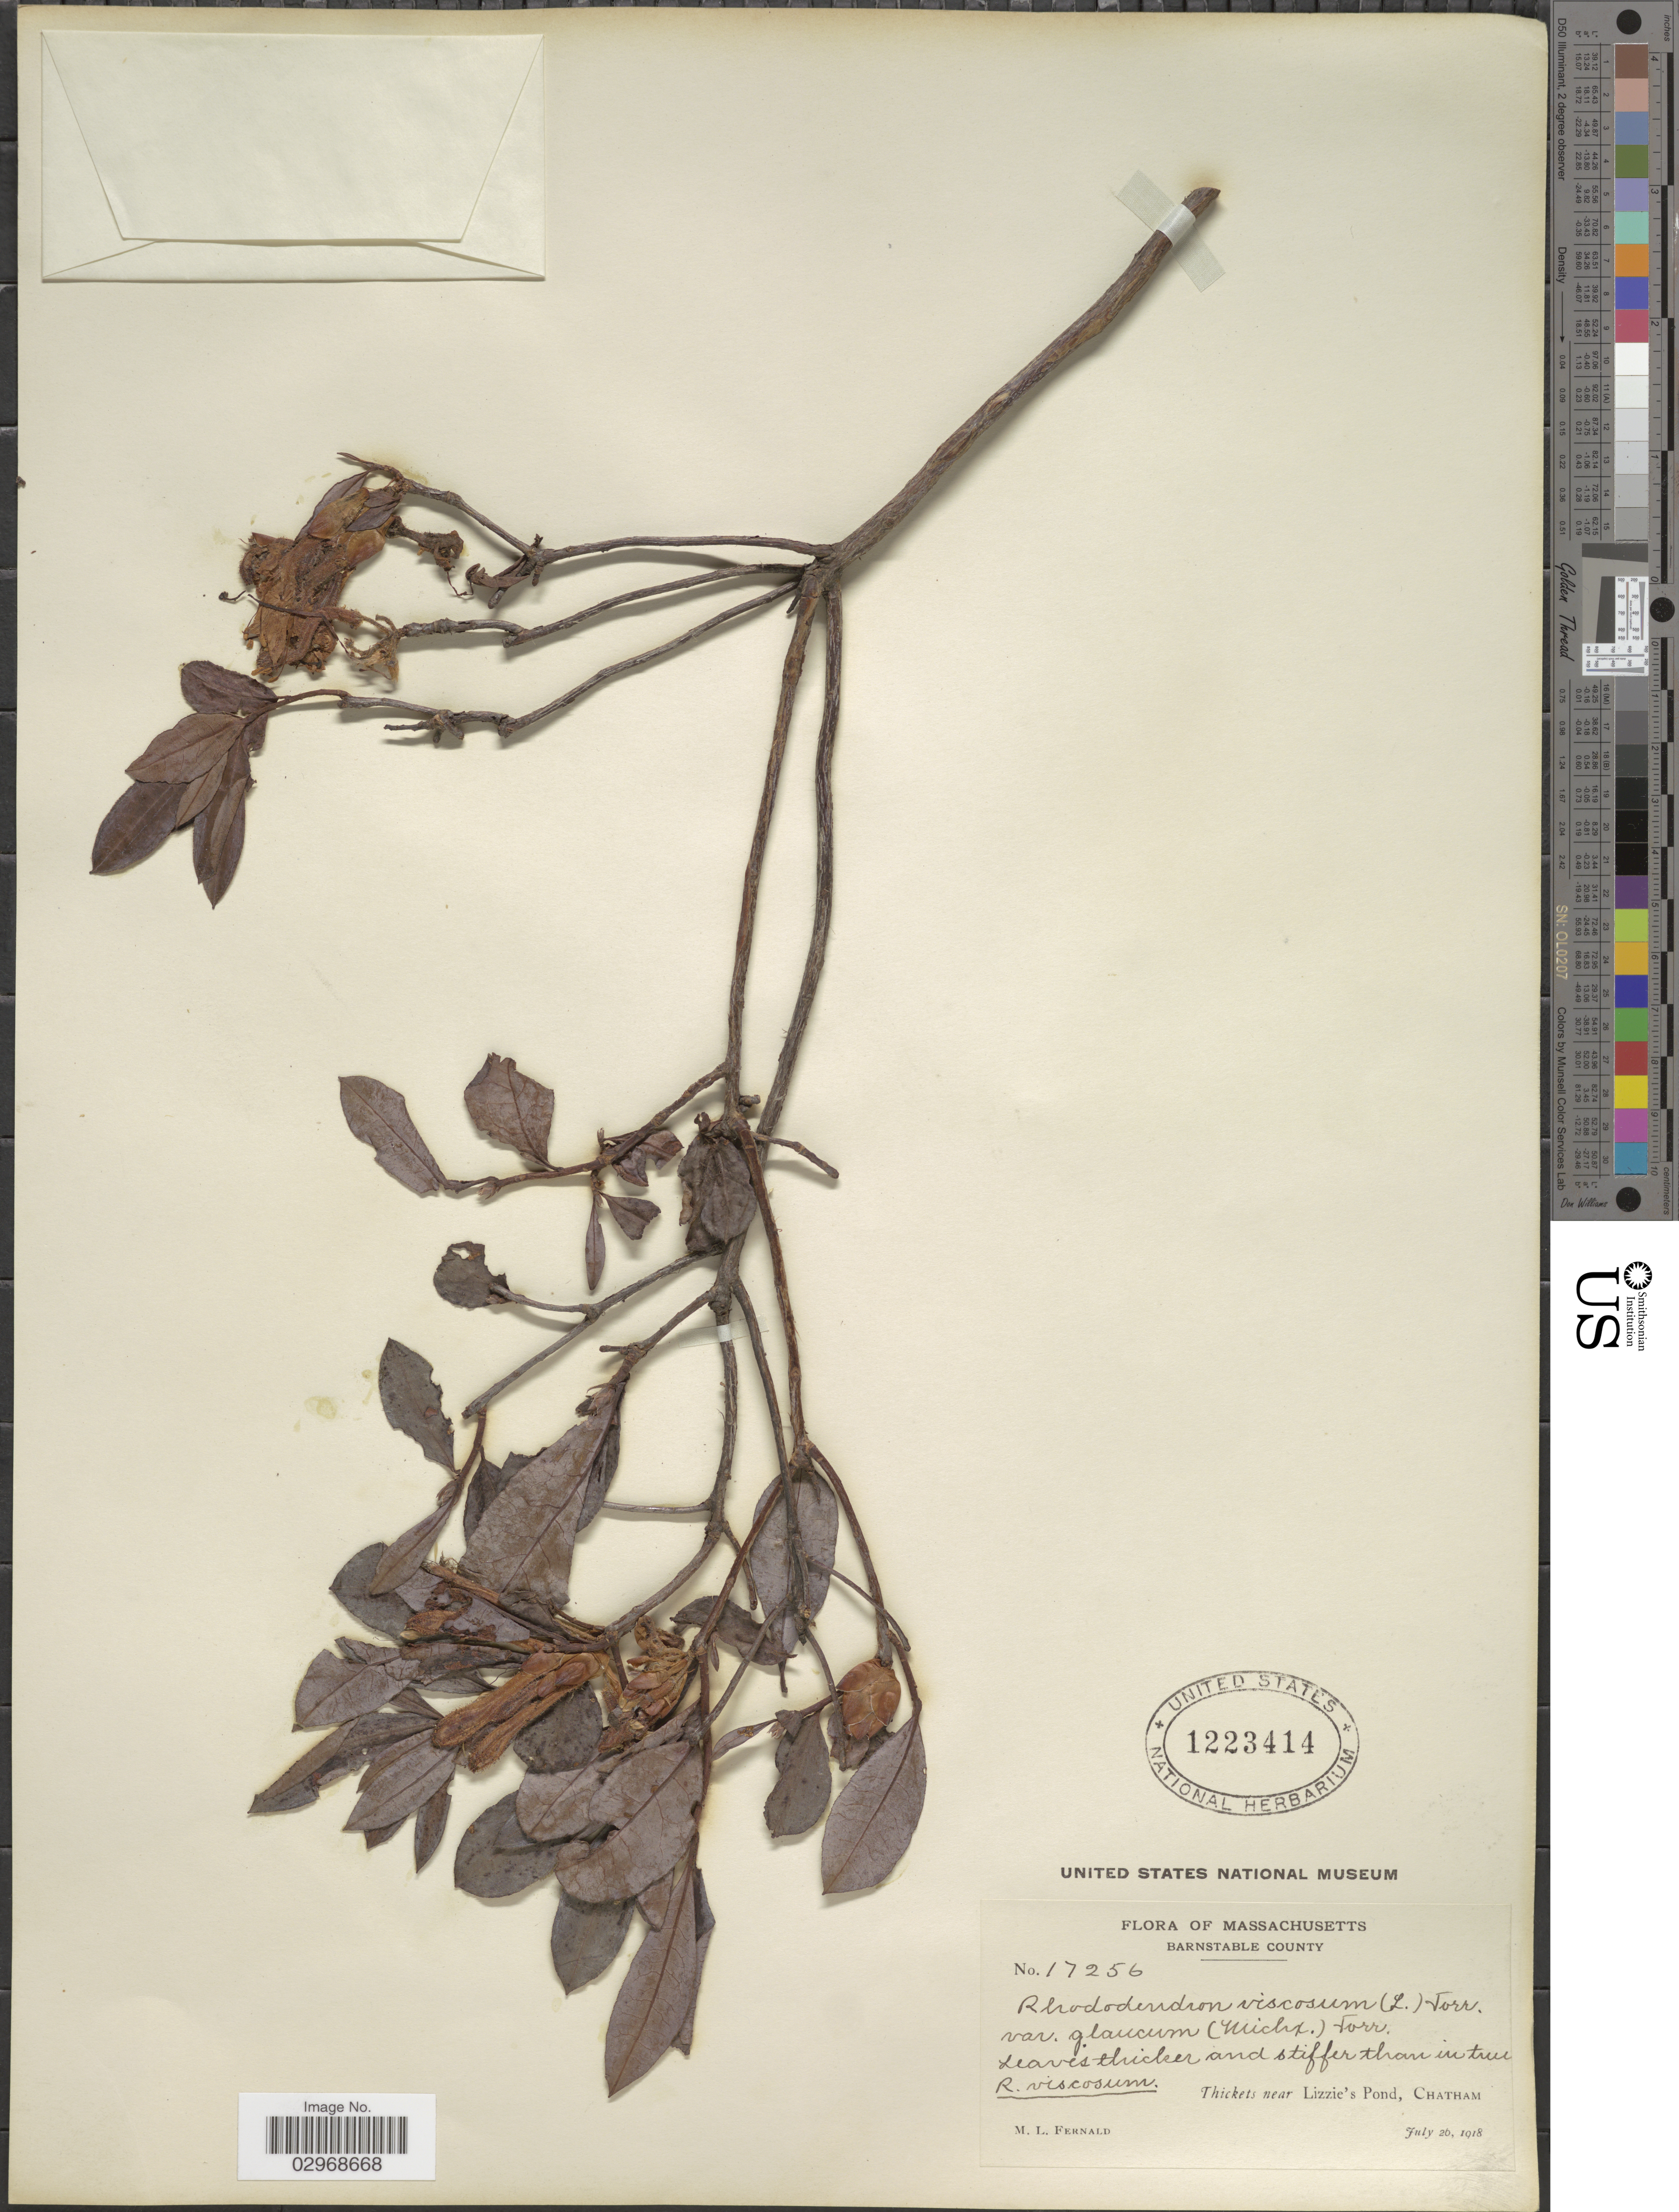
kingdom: Plantae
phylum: Tracheophyta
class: Magnoliopsida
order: Ericales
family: Ericaceae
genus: Rhododendron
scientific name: Rhododendron viscosum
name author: (L.) Torr.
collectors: M. L. Fernald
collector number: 17256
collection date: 1918-07-26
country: United States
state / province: Massachusetts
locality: Barnstable County, Thickets near Lizziés Pond, Chatham.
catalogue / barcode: US 1223414